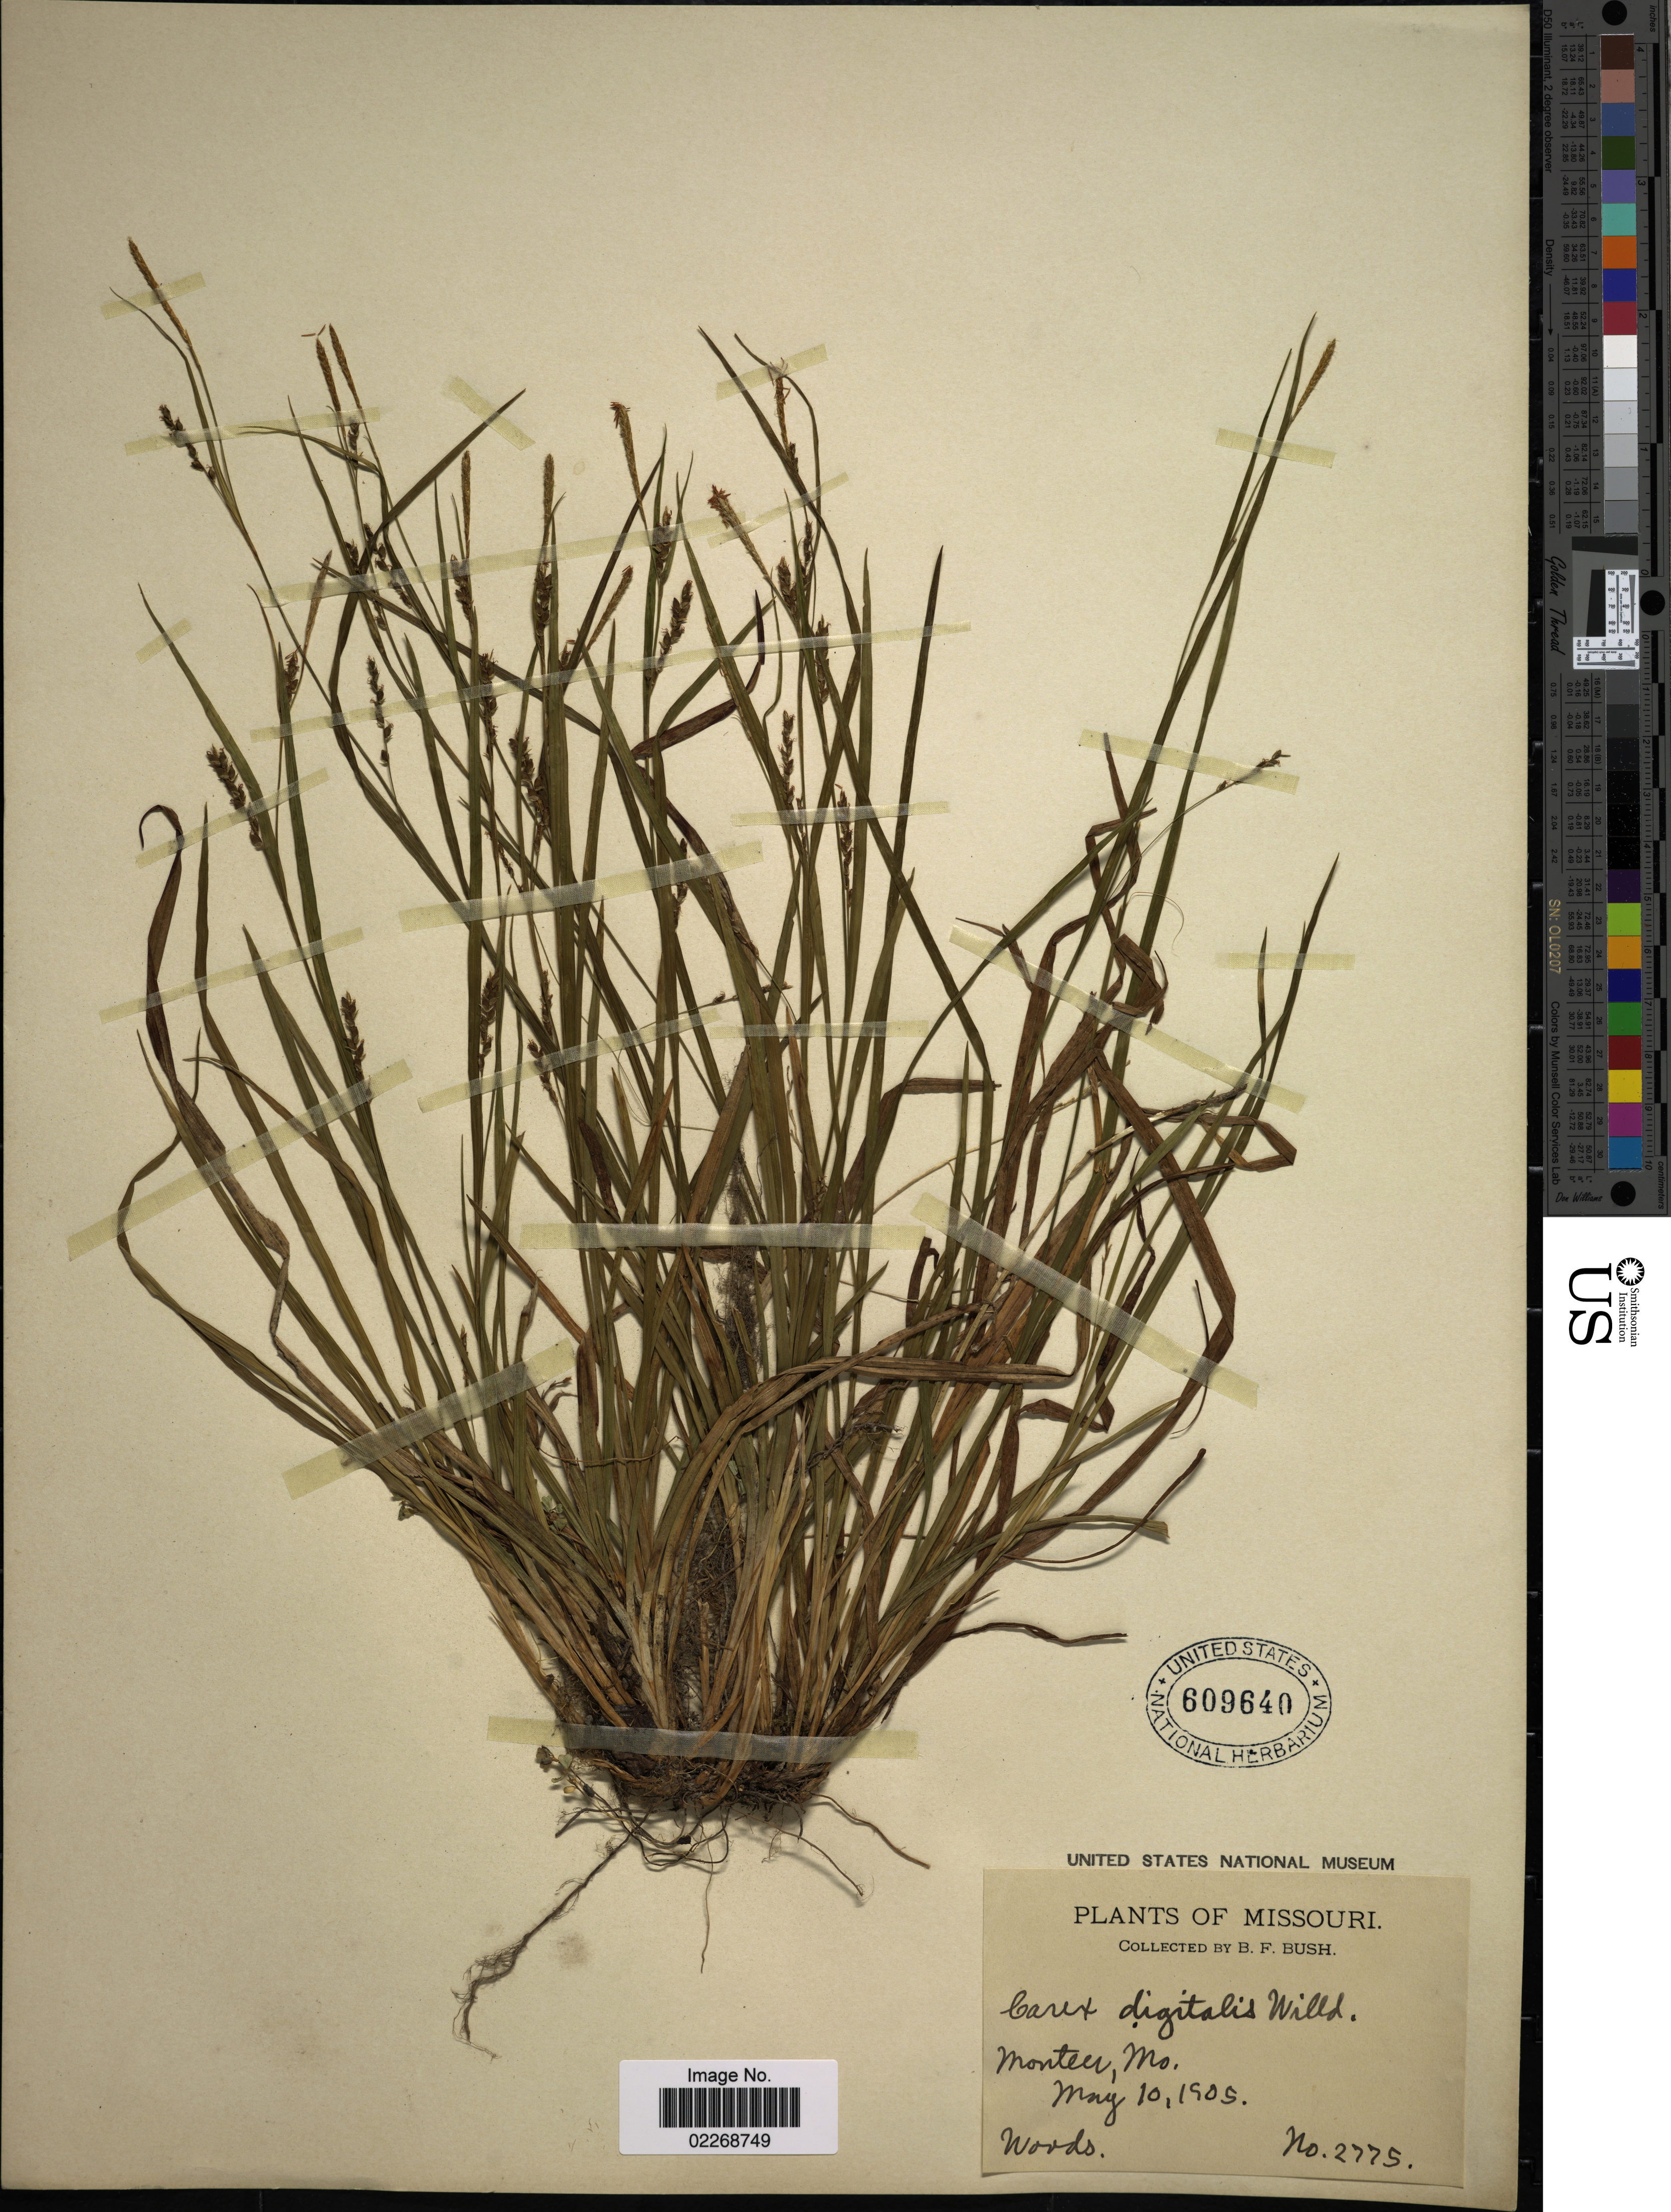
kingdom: Plantae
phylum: Tracheophyta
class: Liliopsida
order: Poales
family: Cyperaceae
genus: Carex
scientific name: Carex digitalis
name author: Willd.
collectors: B. F. Bush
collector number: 2775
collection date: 1905-05-10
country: United States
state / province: Missouri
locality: Monteer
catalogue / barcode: US 609640